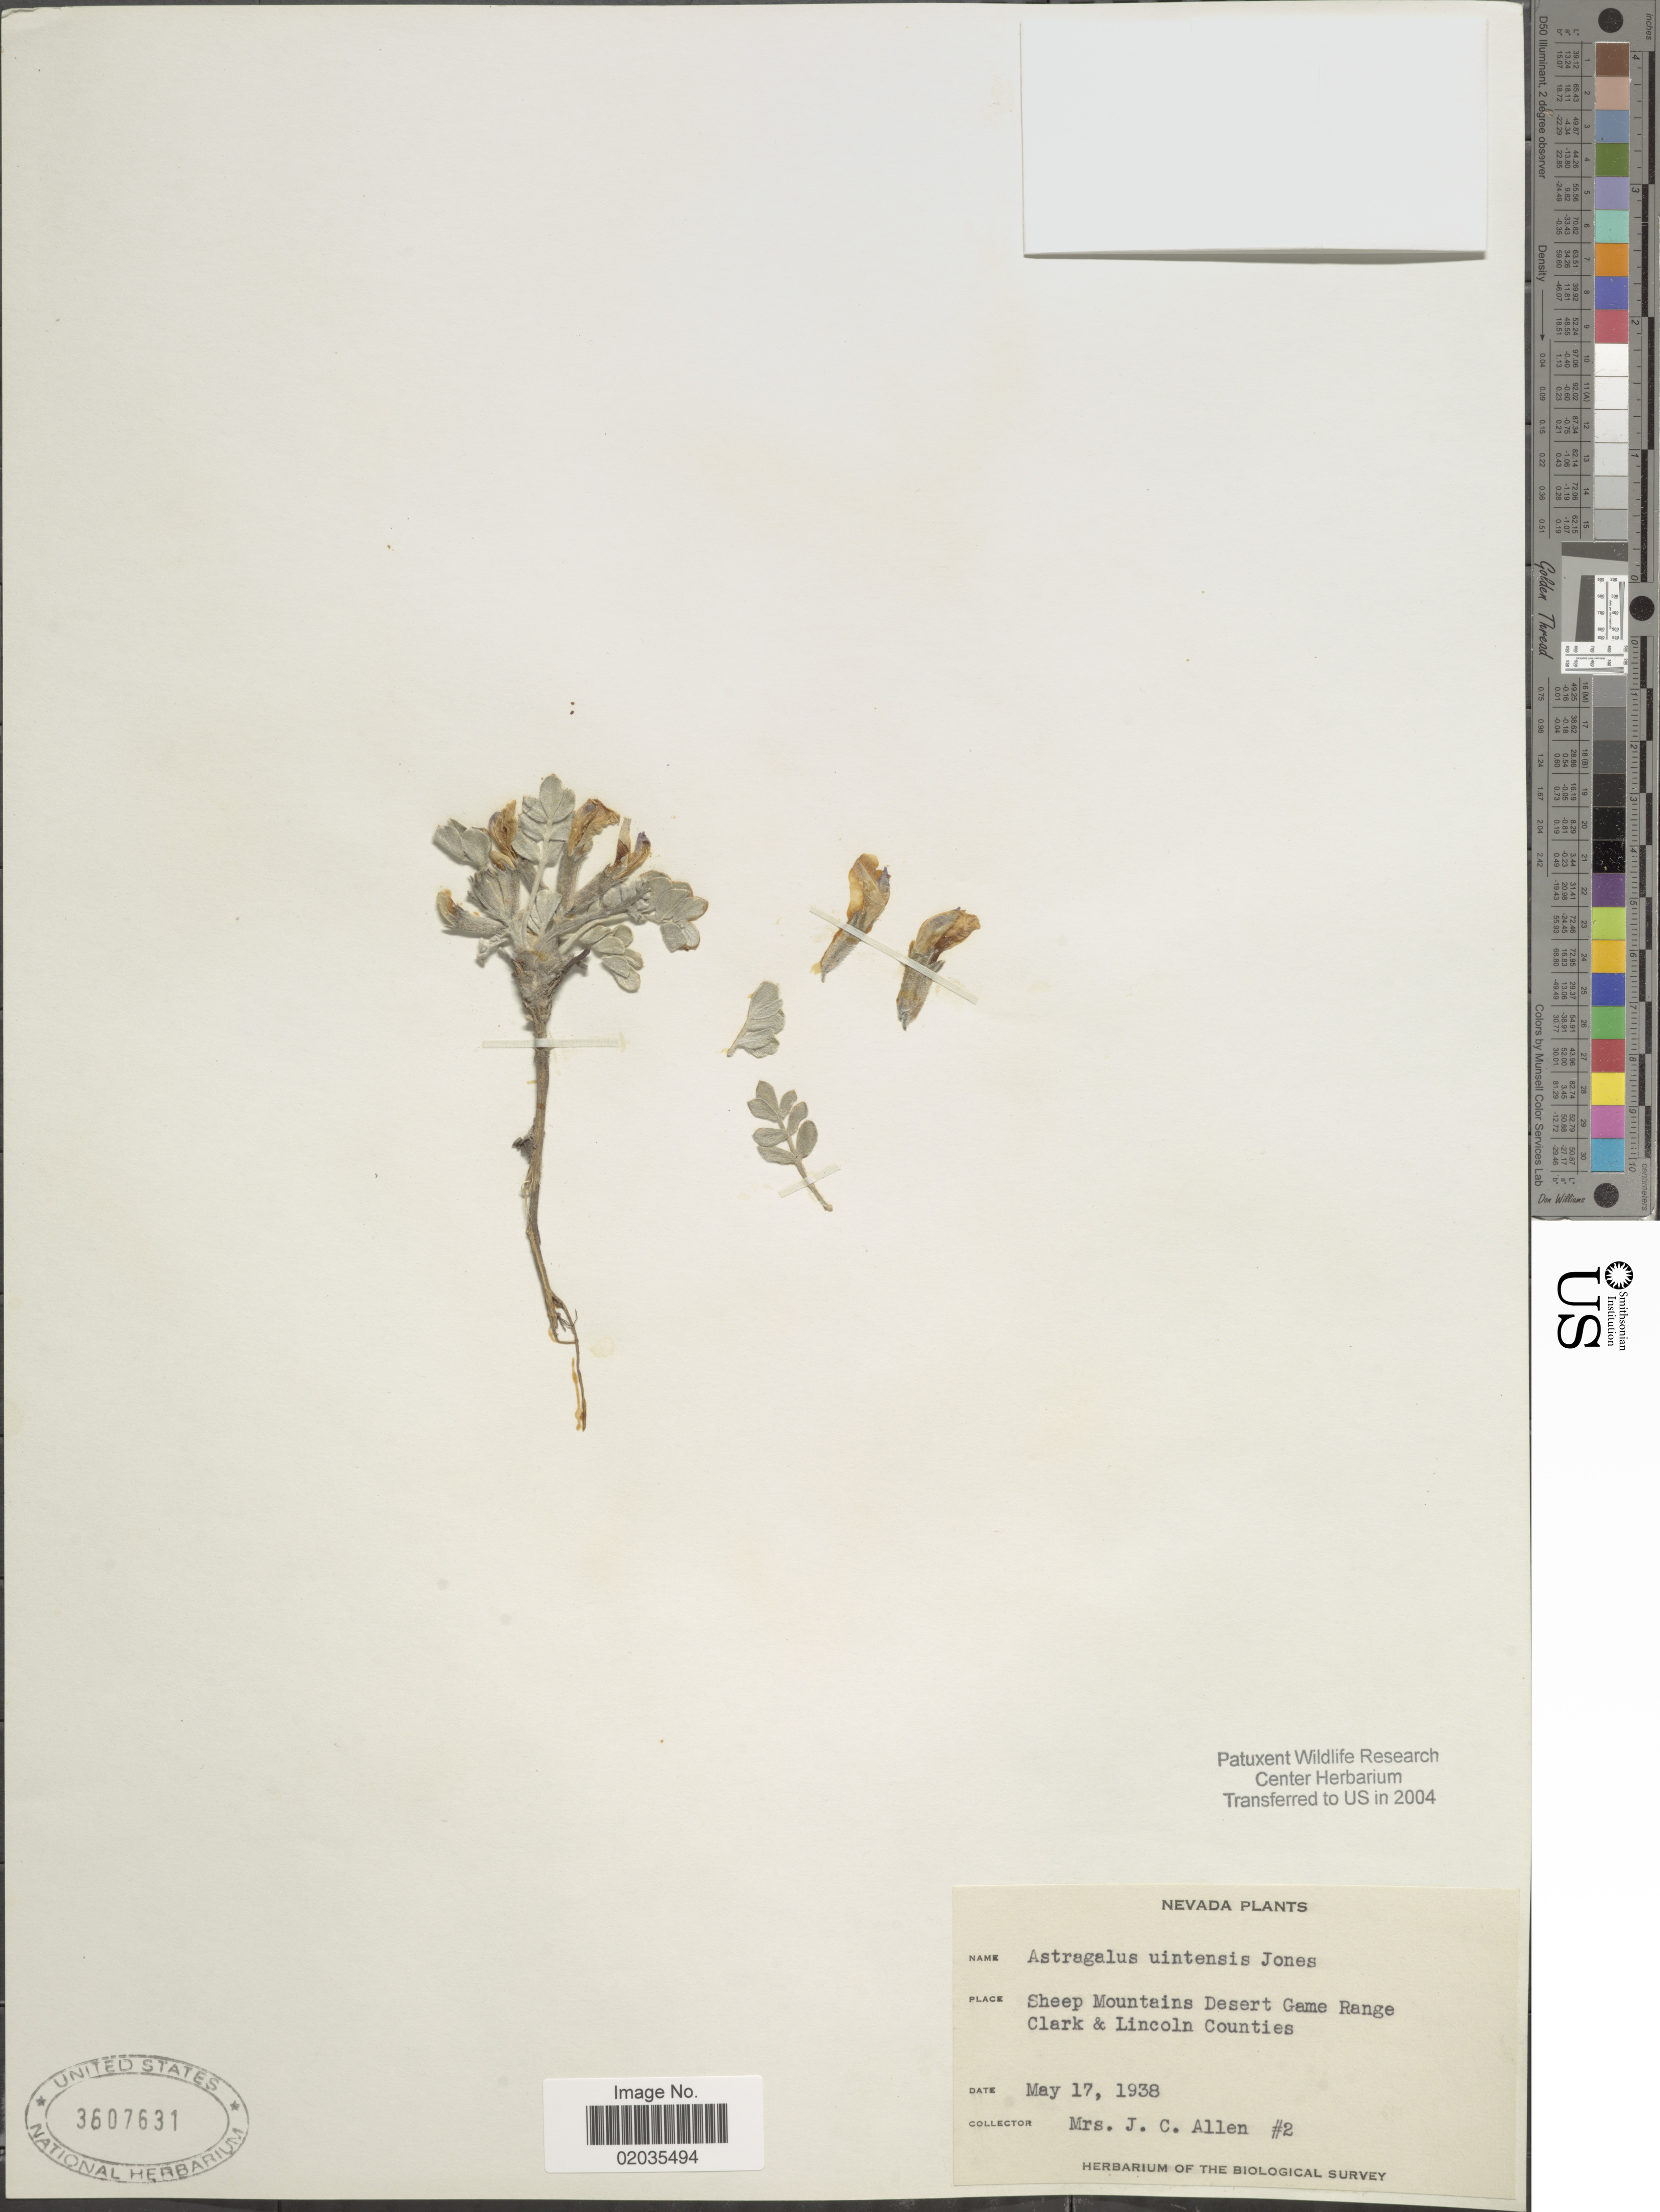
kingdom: Plantae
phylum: Tracheophyta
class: Magnoliopsida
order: Fabales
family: Fabaceae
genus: Astragalus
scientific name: Astragalus uintensis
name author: M.E. Jones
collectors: Mrs. J. C. Allen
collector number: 2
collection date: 1938-05-17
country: United States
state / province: Nevada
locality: Sheep Mountains Desert Game Range. Clark & Lincoln Counties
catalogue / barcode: US 3607631